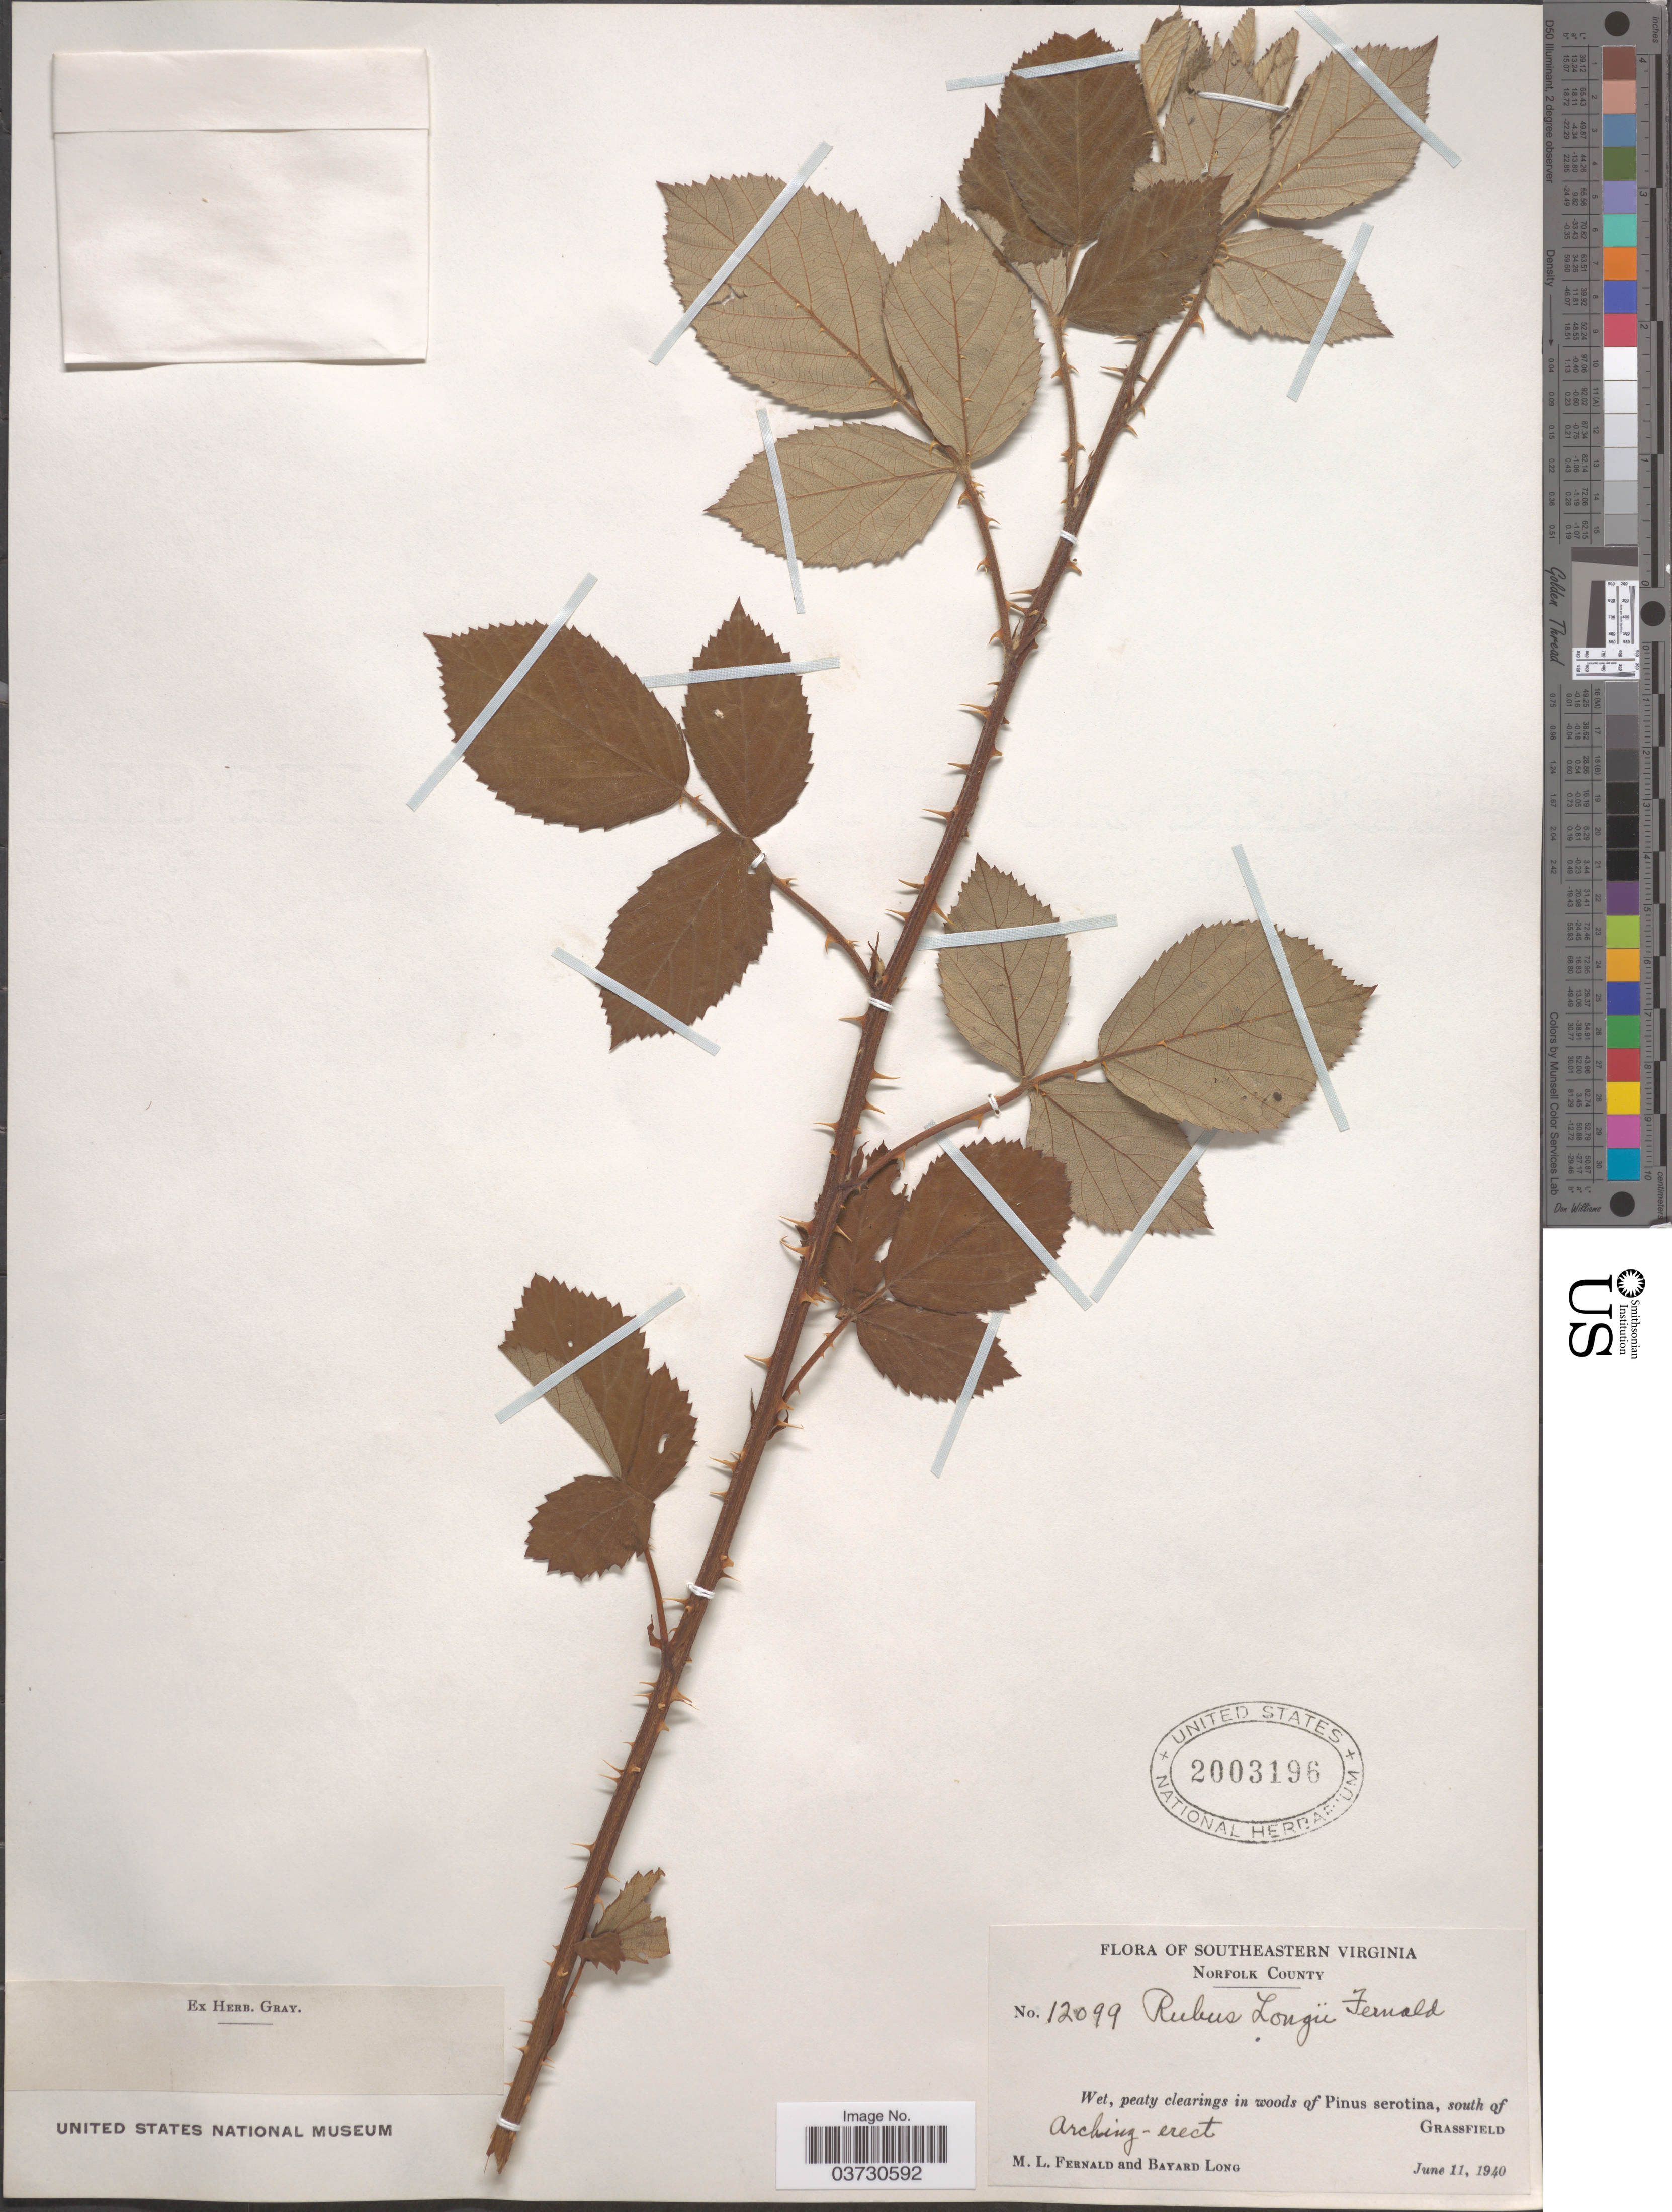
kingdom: Plantae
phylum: Tracheophyta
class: Magnoliopsida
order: Rosales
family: Rosaceae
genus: Rubus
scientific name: Rubus longii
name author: Fernald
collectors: M. L. Fernald & B. Long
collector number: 12099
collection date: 1940-06-11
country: United States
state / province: Virginia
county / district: City of Norfolk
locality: Southeastern Virginia. Norfolk County. Wet, peaty clearings in woods of Pinus serotina, south of Grassfield.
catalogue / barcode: US 2003196